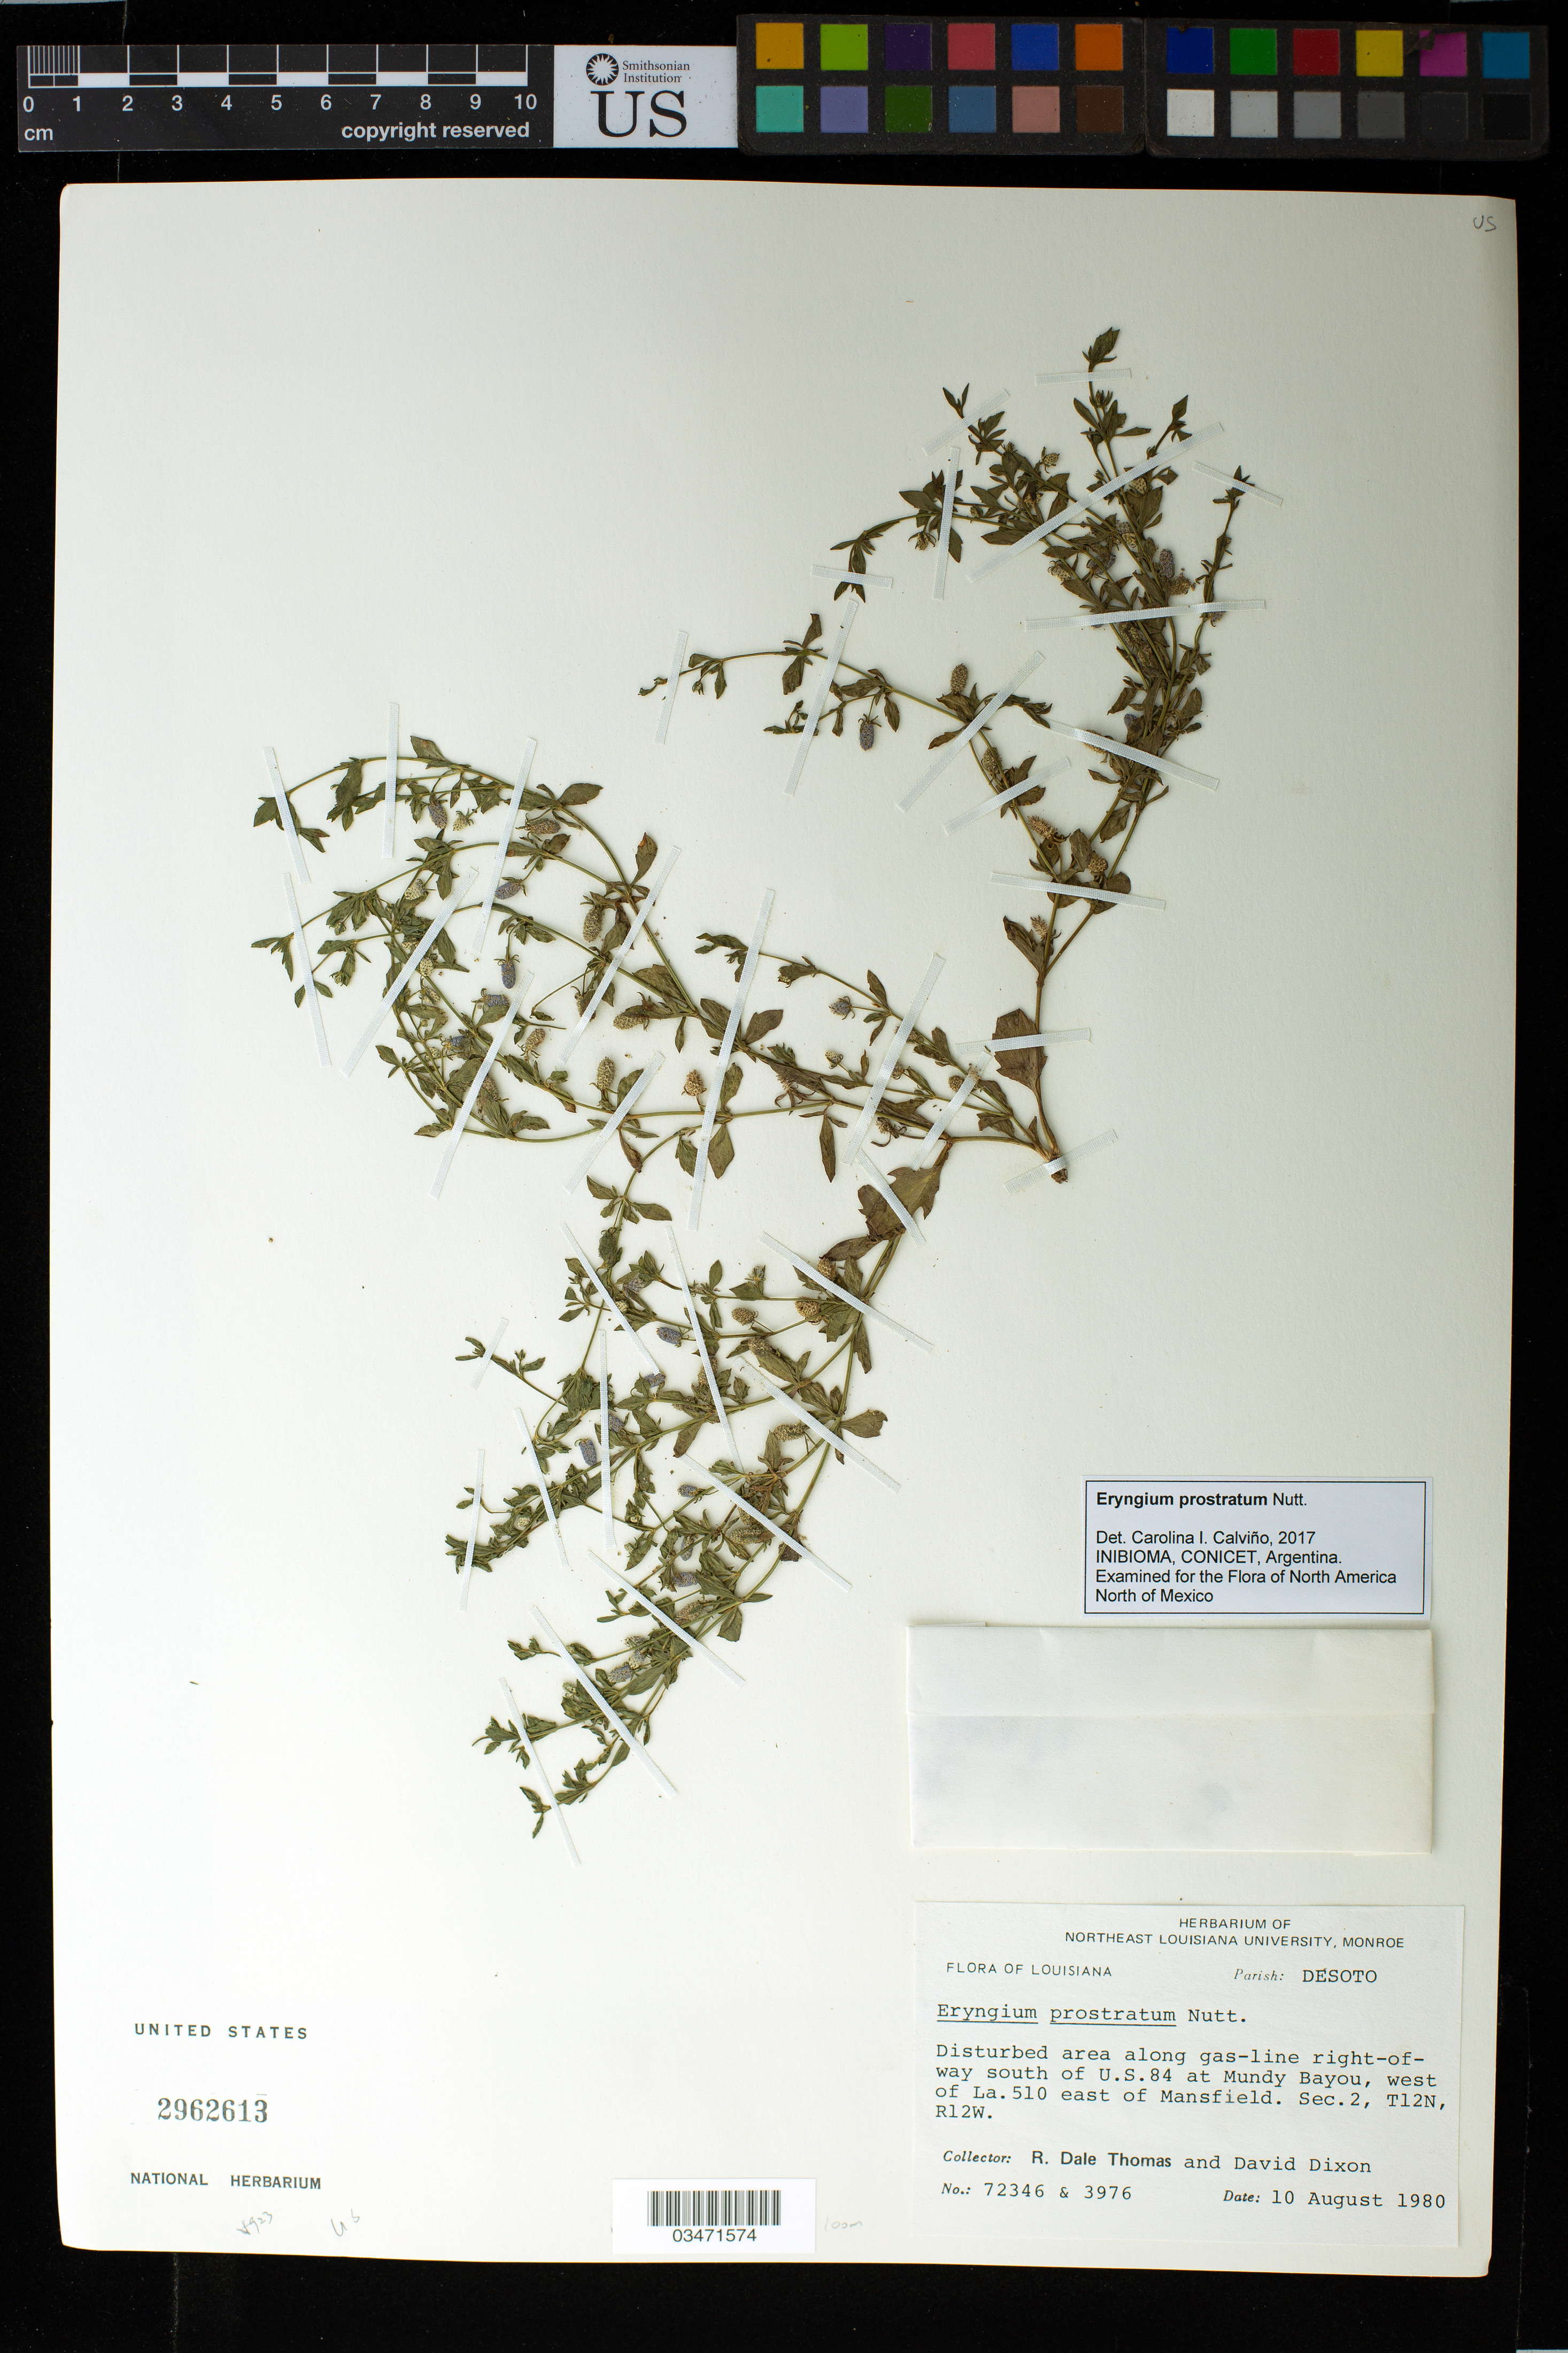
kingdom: Plantae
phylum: Tracheophyta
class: Magnoliopsida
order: Apiales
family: Apiaceae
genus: Eryngium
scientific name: Eryngium prostratum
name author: Nutt. ex DC.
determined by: Calviño, C. I.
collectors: R. Thomas & D. Dixon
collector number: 72346 & 3976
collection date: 1980-08-10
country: United States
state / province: Louisiana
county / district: Desoto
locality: Mundy Bayou. along gas-line right-of-way S of US 84 at Mundy Bayou, W of LA 510, E of Mansfield. Sec. 2, T12N, R12W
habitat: Disturbed area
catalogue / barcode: US 2962613